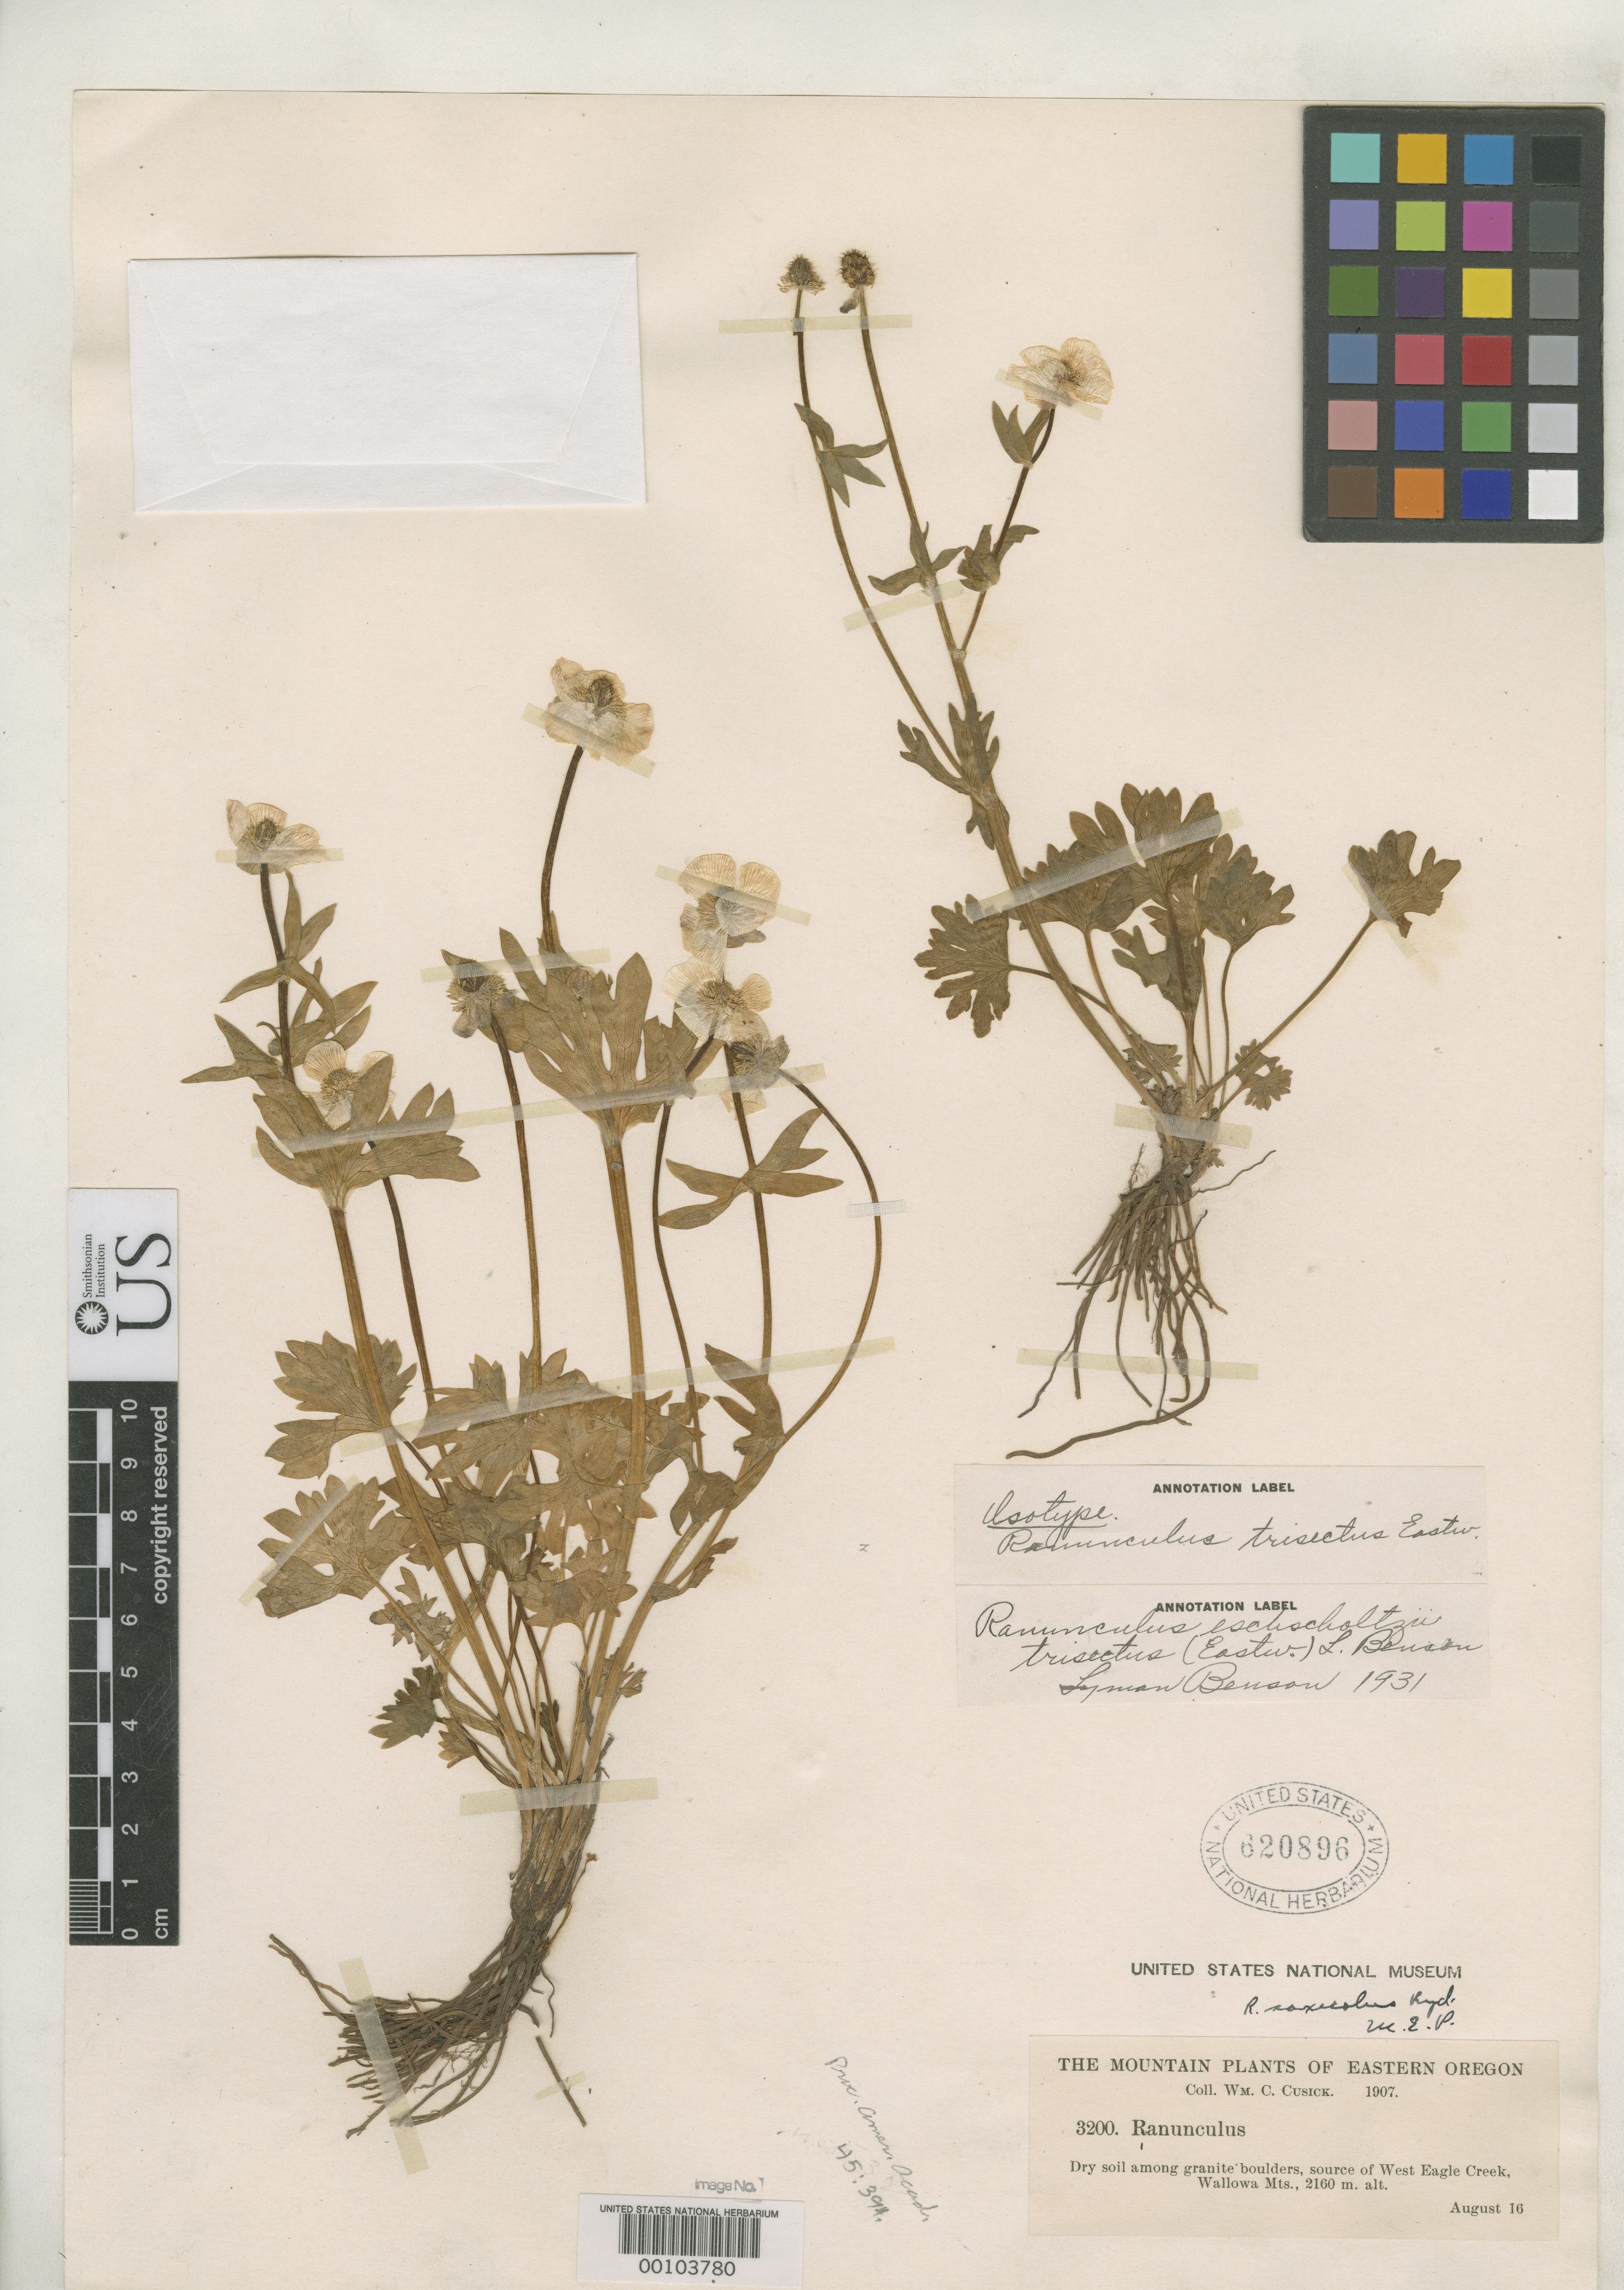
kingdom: Plantae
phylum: Tracheophyta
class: Magnoliopsida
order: Ranunculales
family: Ranunculaceae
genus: Ranunculus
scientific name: Ranunculus trisectus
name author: Eastw.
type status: Isotype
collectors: W. C. Cusick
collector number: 3200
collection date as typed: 16 Aug 1907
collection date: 1907-08-16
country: United States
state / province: Oregon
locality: Source of West Eagle Creek, Wallowa Mts.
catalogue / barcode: US 620896